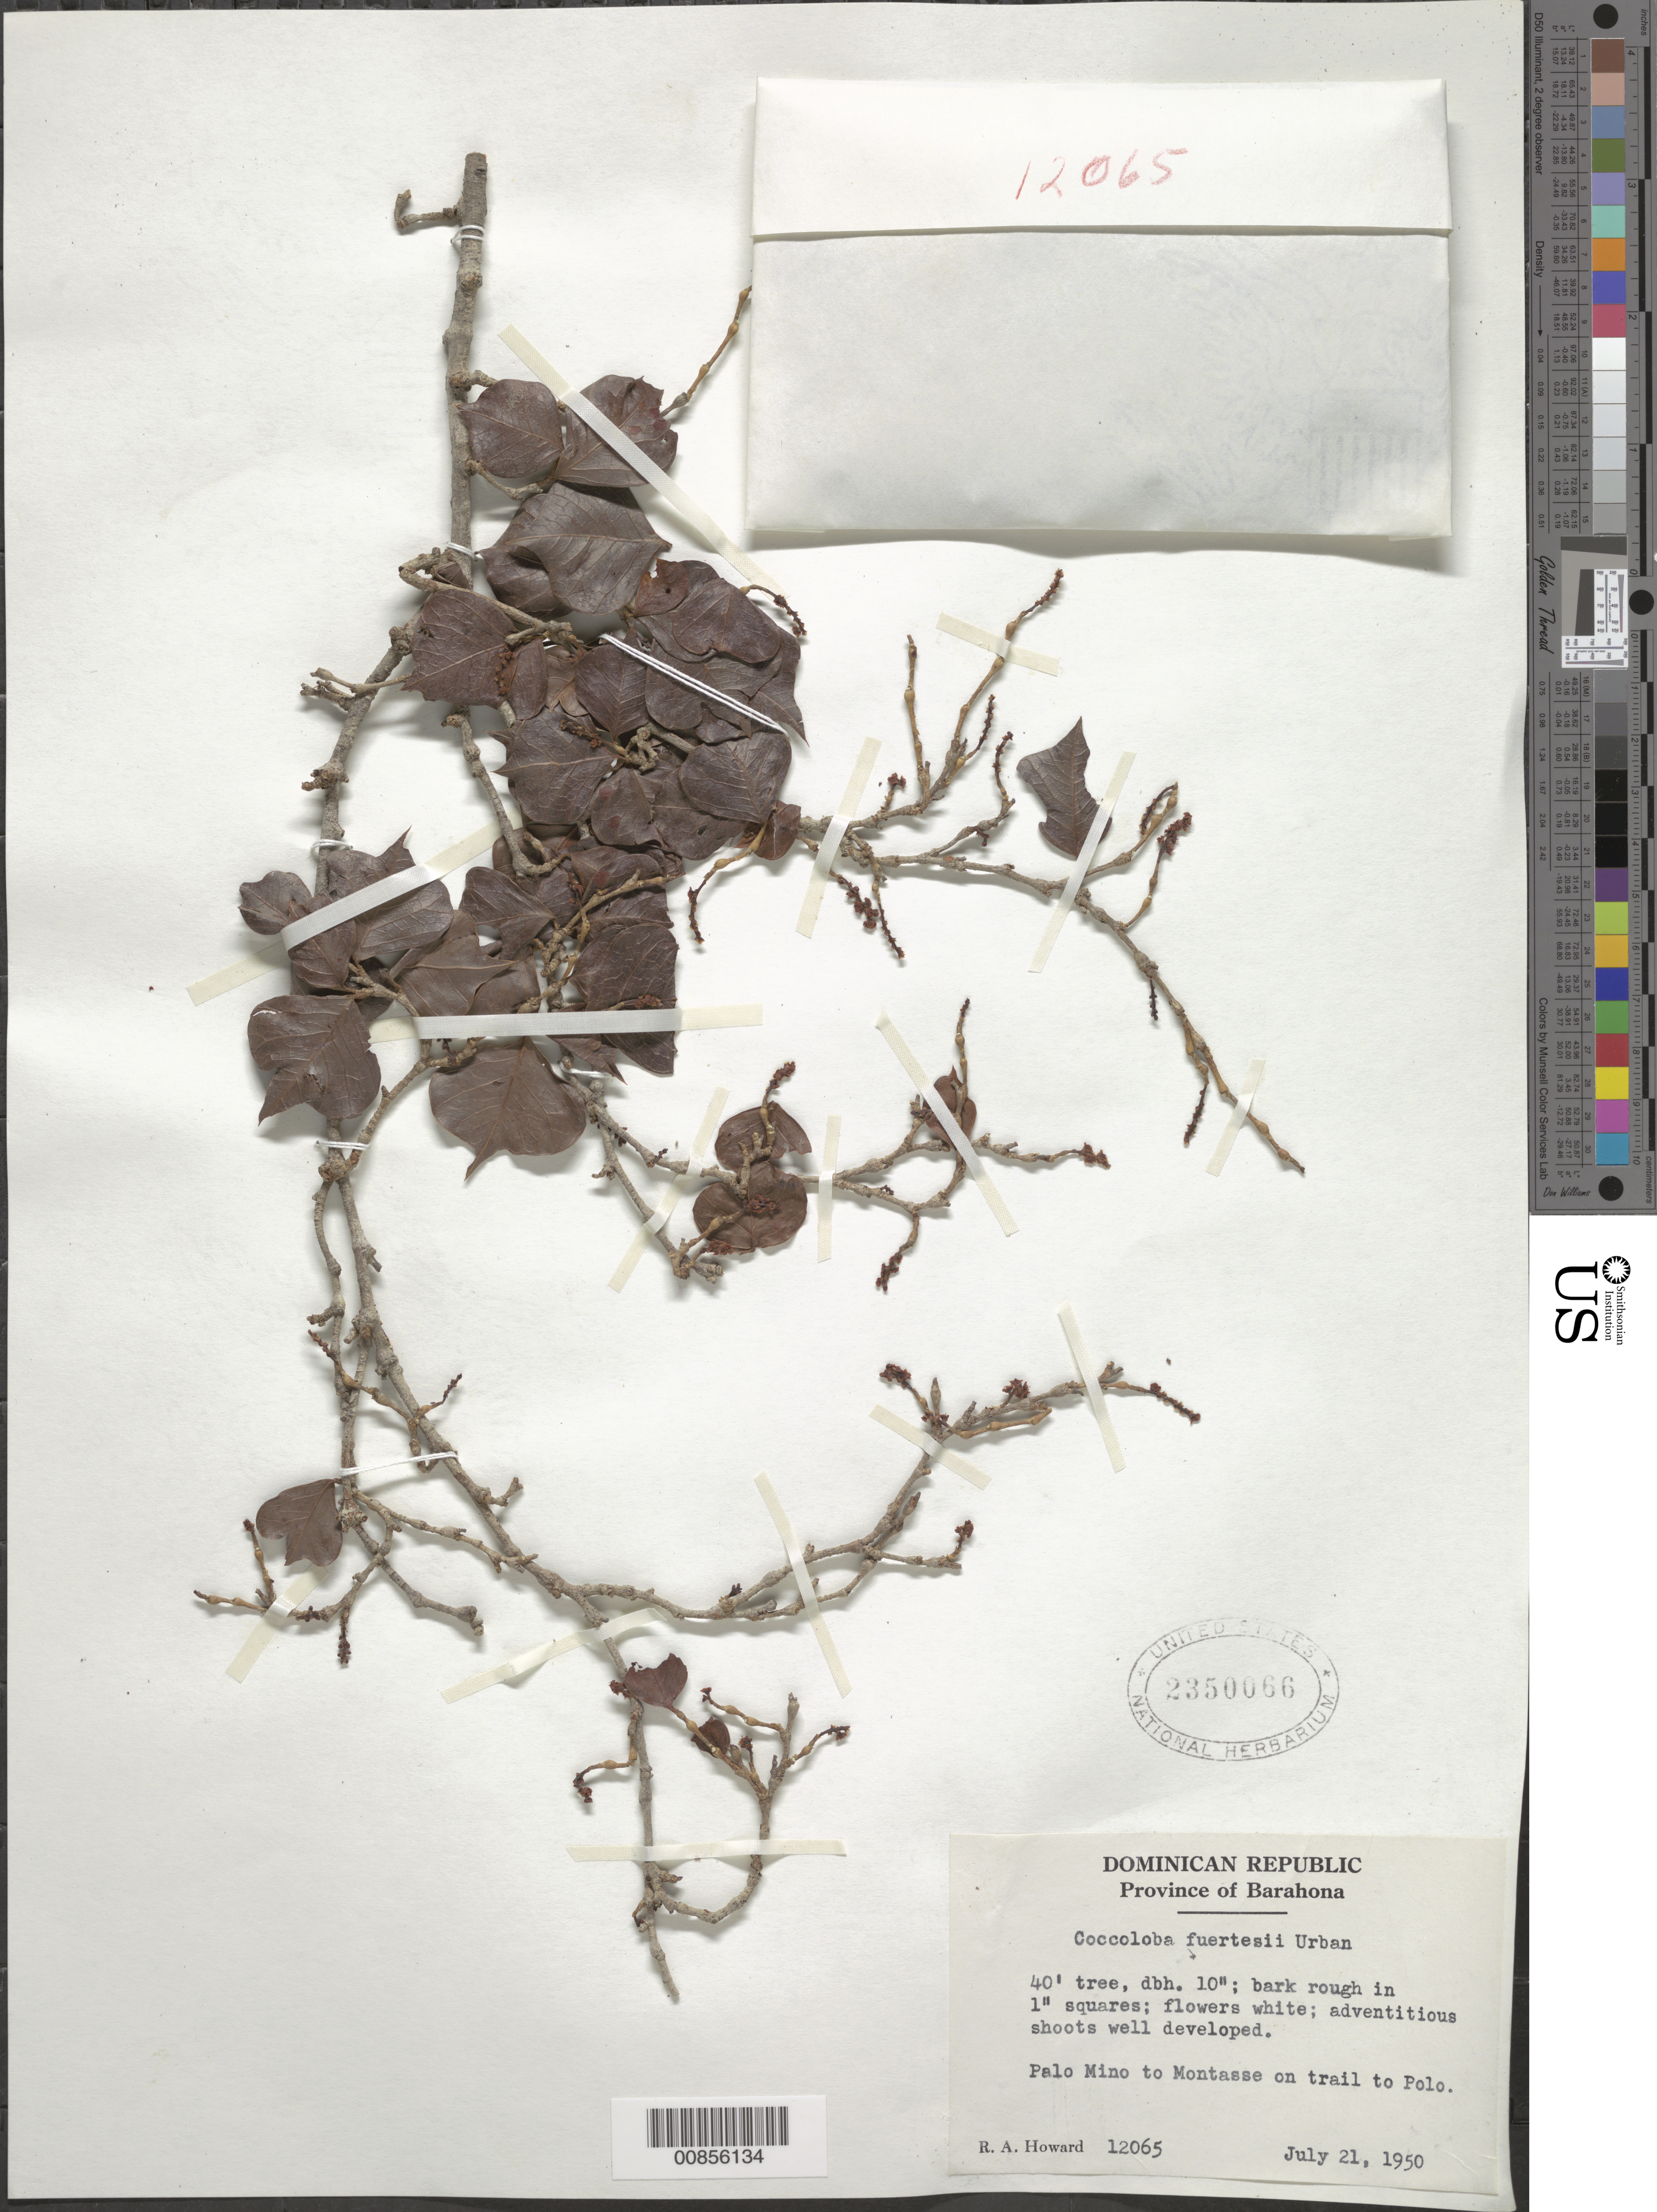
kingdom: Plantae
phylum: Tracheophyta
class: Magnoliopsida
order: Caryophyllales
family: Polygonaceae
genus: Coccoloba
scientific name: Coccoloba fuertesii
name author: Urb.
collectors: R. A. Howard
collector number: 12065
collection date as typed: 21 Jul 1950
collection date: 1950-07-21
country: Dominican Republic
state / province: Barahona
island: Hispaniola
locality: Palo Mino to Montasse on trail to Polo.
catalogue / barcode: US 2350066